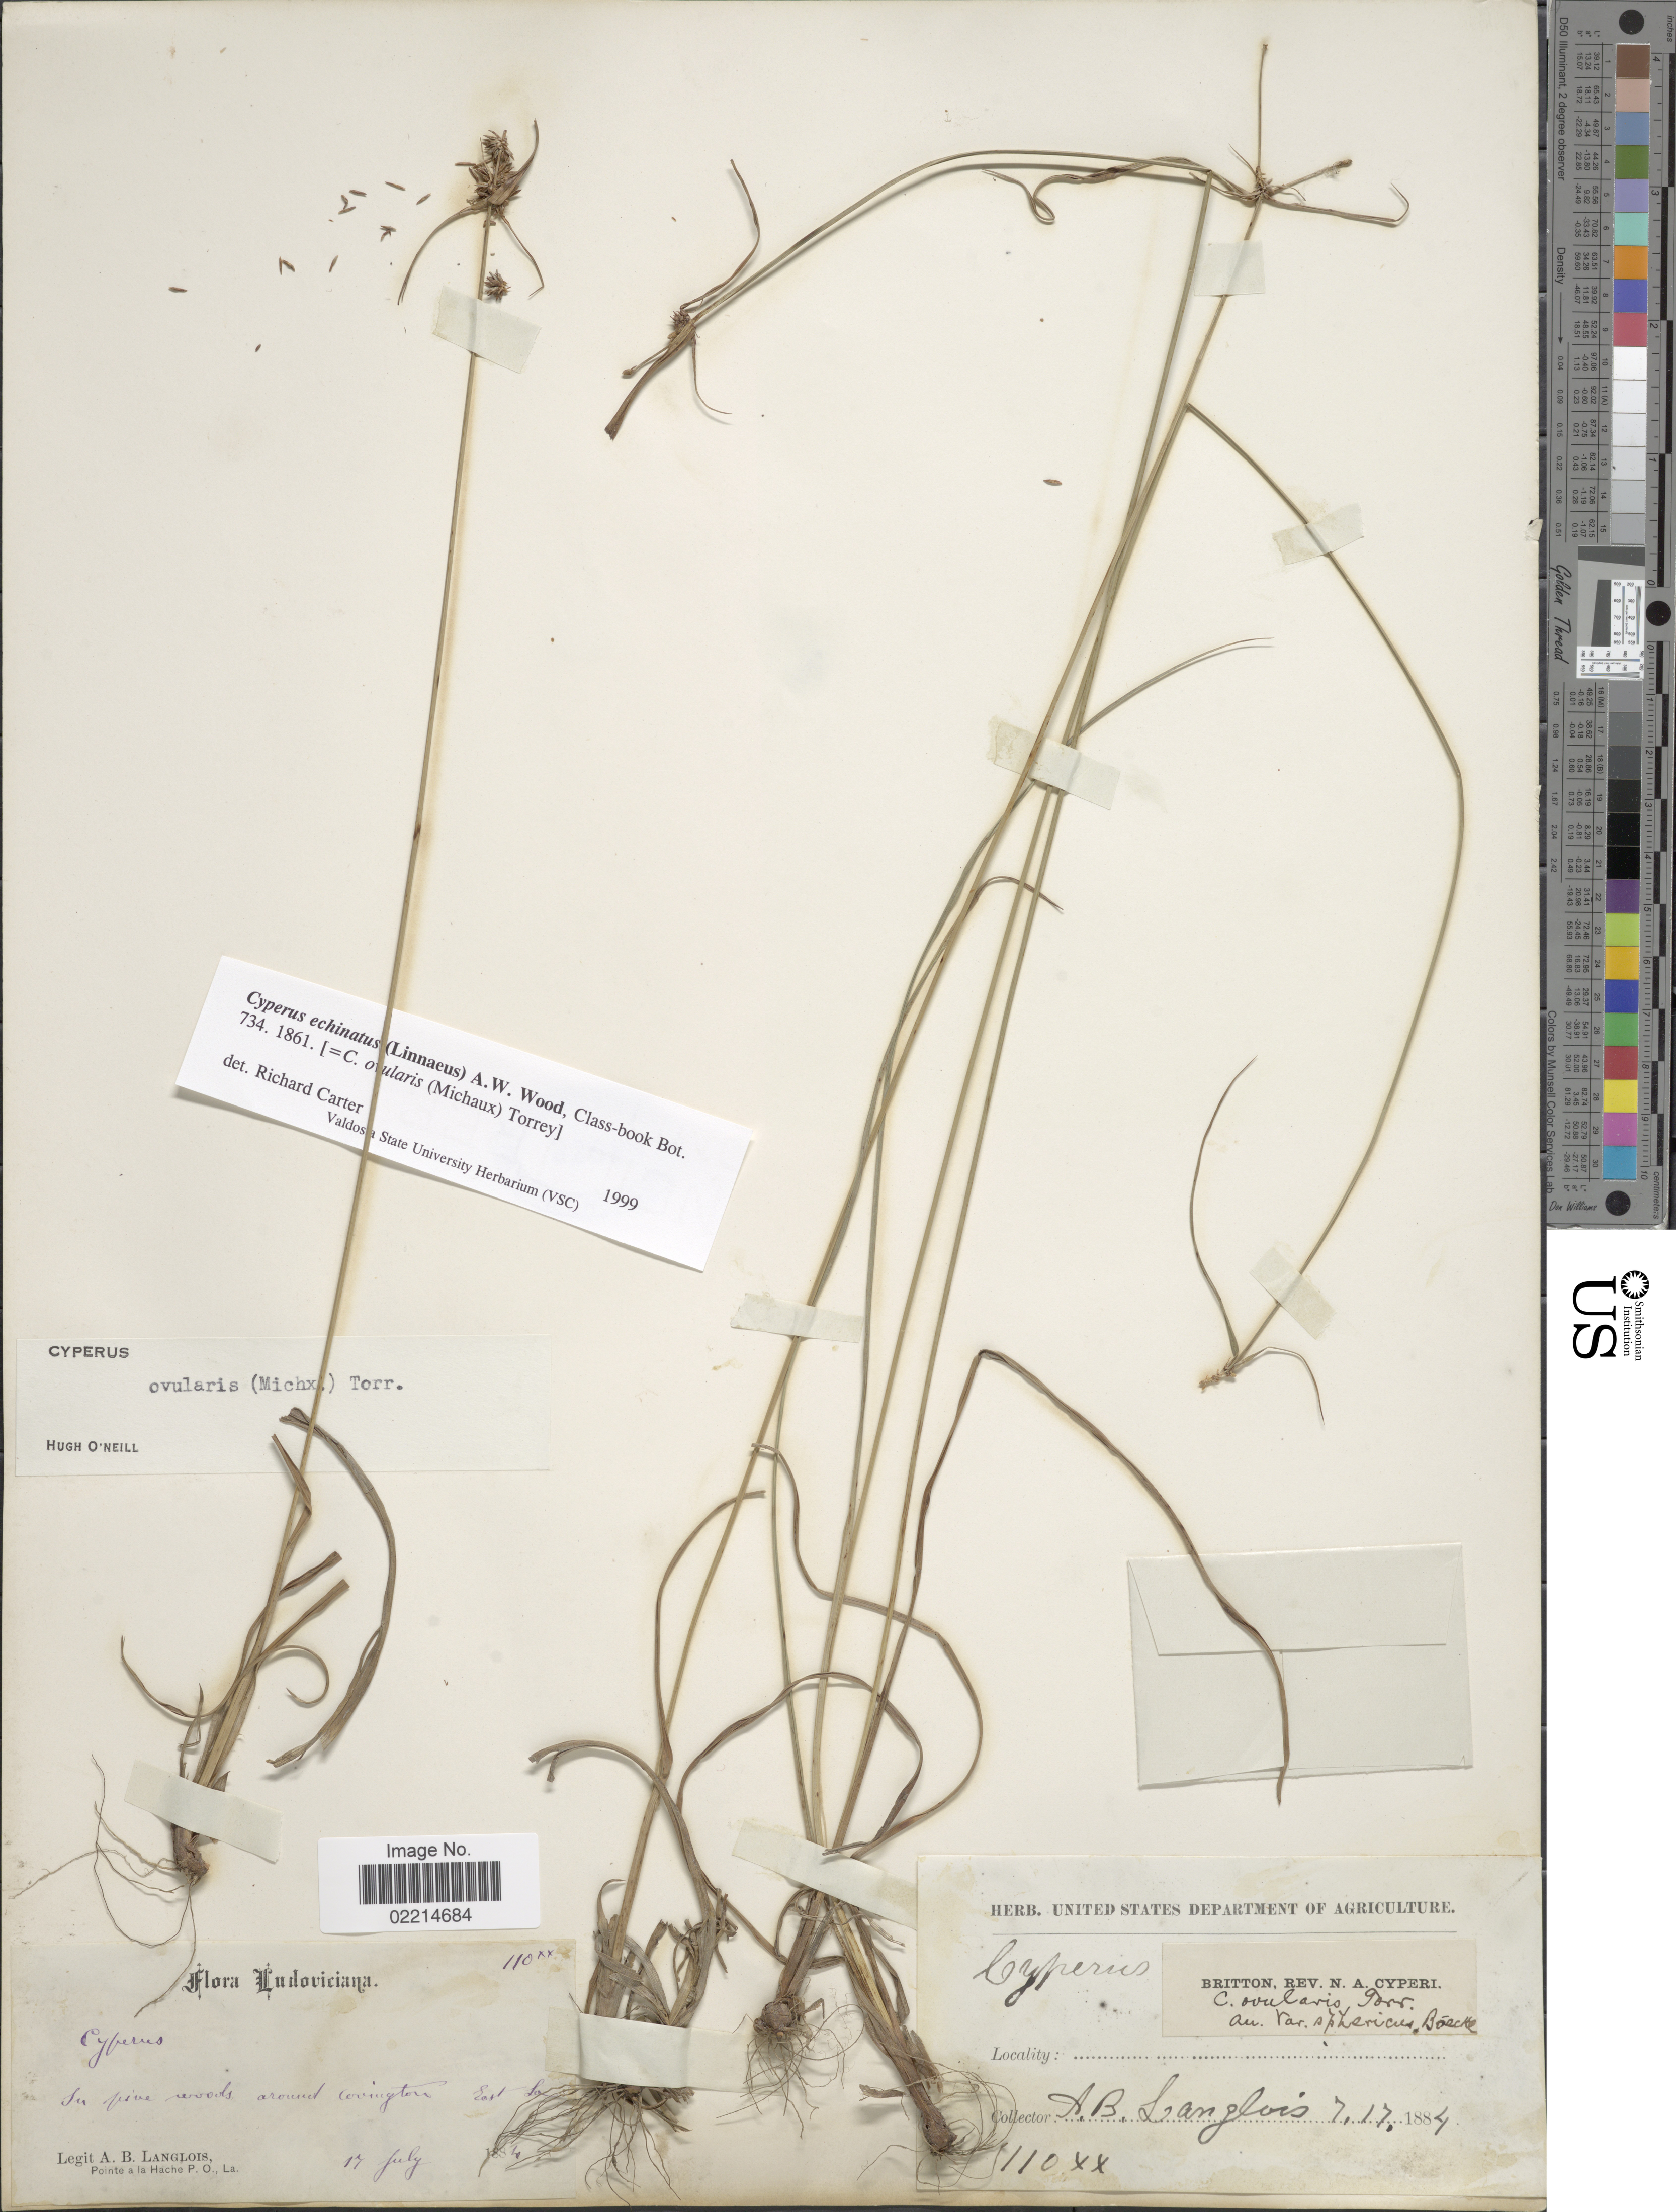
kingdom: Plantae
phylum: Tracheophyta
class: Liliopsida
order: Poales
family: Cyperaceae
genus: Cyperus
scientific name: Cyperus echinatus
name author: (L.) Alph. Wood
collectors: A. Langlois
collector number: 110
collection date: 1884-07-17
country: United States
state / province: Louisiana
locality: In pine woods around Covington, East La.